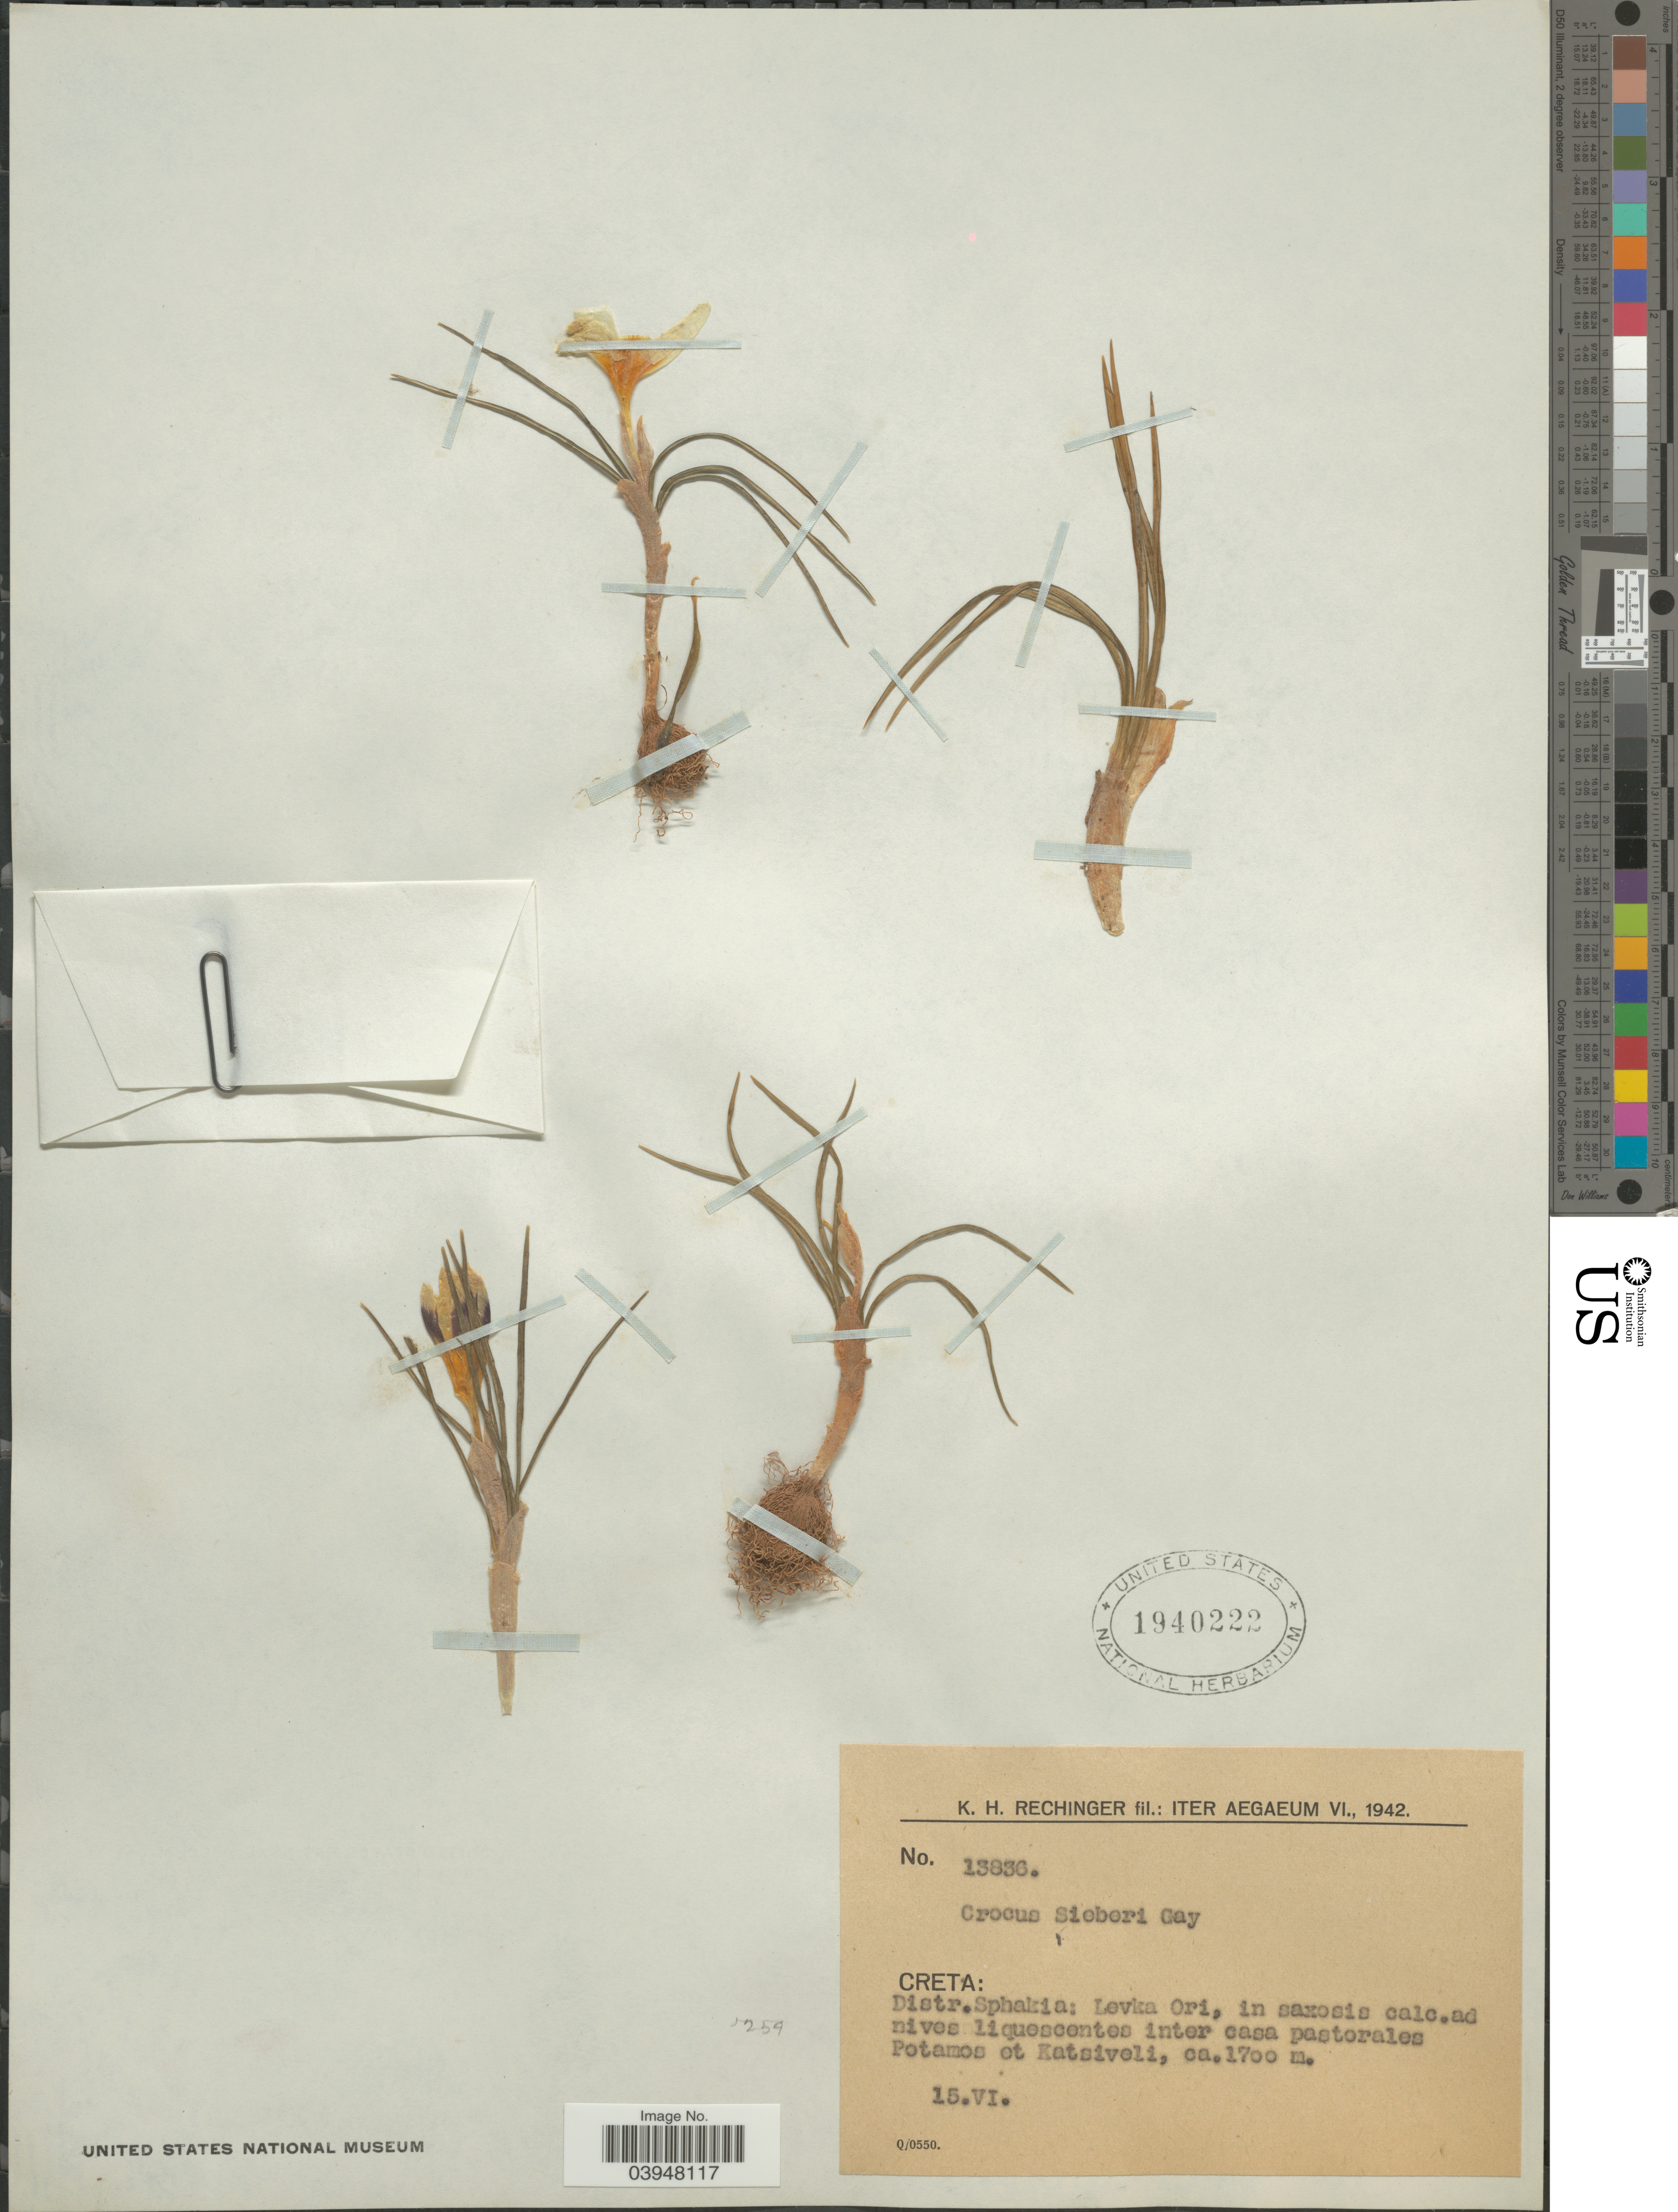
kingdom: Plantae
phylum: Tracheophyta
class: Liliopsida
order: Asparagales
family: Iridaceae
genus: Crocus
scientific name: Crocus sieberi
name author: J. Gay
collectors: K. H. Rechinger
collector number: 13836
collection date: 1942-06-15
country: Greece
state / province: Crete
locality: Aegaeum. Creta: Distr. Sphakia: Levka Ori, in saxosis calc. ad nives liquescentes inter casa pastorales Potamos et Katsiveli.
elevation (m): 1700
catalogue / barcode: US 1940222